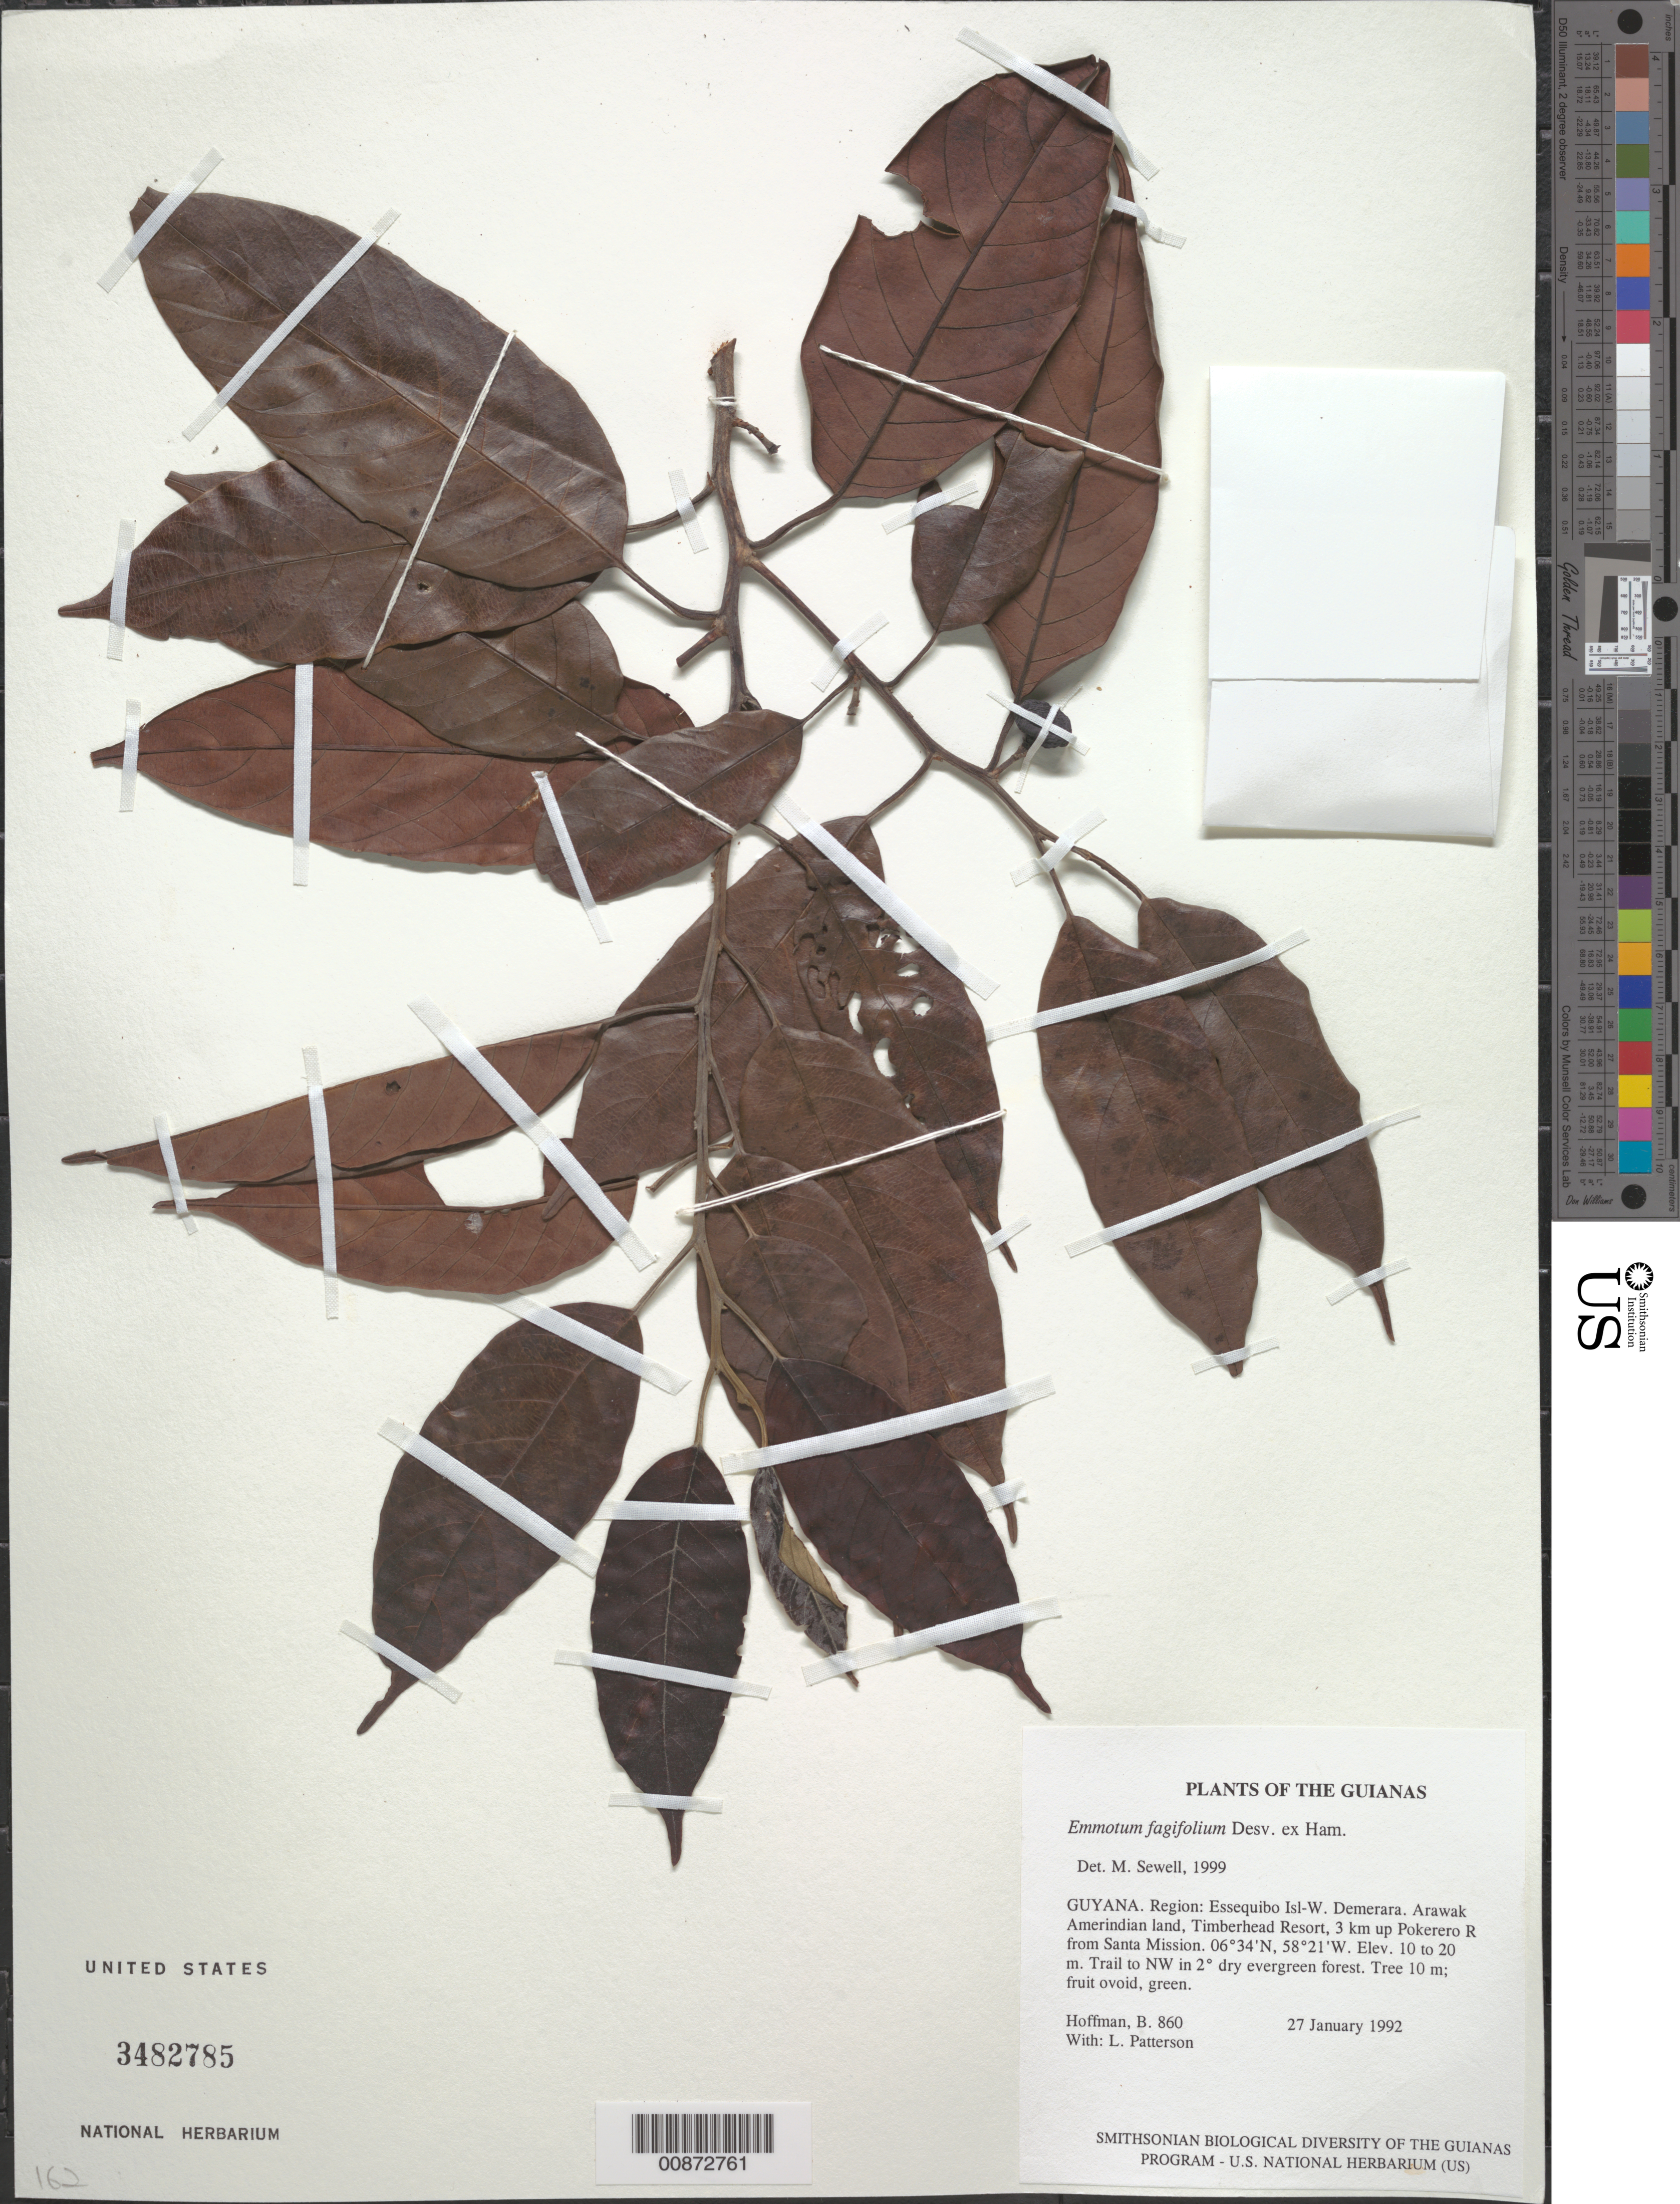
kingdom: Plantae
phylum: Tracheophyta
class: Magnoliopsida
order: Metteniusales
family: Metteniusaceae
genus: Emmotum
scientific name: Emmotum fagifolium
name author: Desv. ex Ham.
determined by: Sewell, M.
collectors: B. Hoffman & L. Patterson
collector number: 860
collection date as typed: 27 January 1992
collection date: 1992-01-27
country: Guyana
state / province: Essequibo Isl-W. Demerara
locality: Arawak Amerindian land, Timberhead Resort, 3 km up Pokerero River from Santa Mission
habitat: Trail to NW in secondary dry evergreen forest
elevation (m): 10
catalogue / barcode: US 3482785